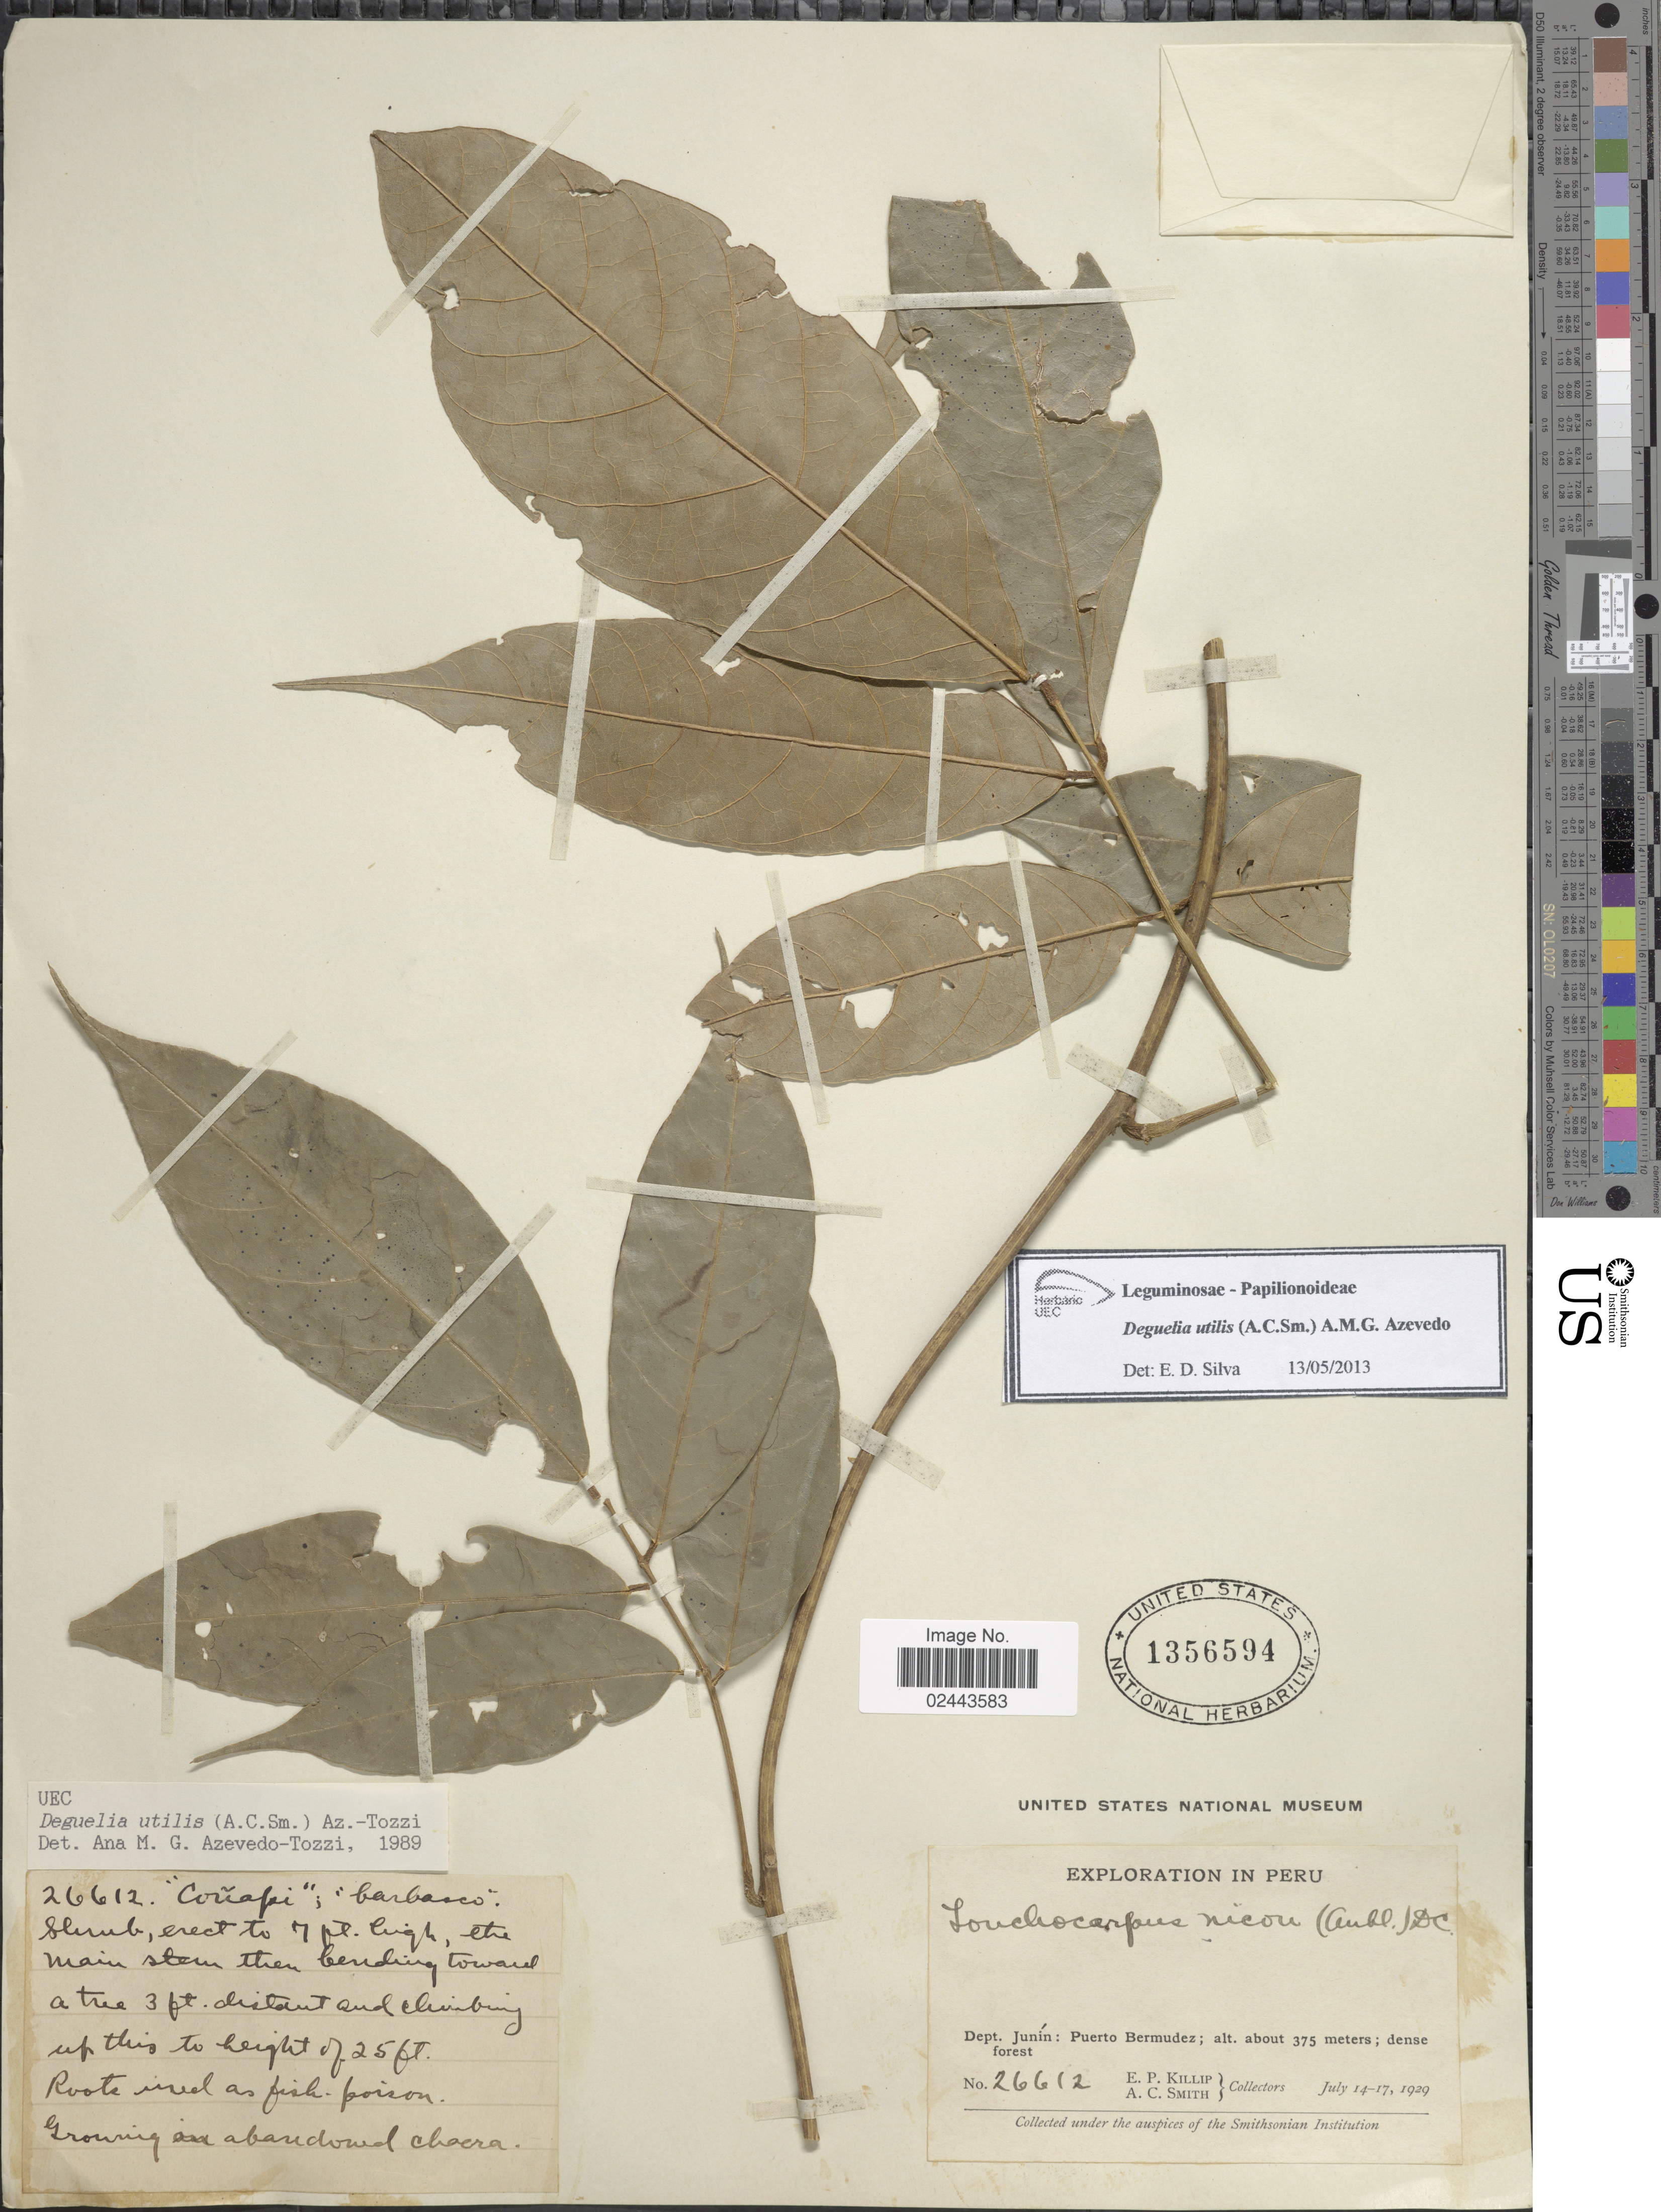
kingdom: Plantae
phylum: Tracheophyta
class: Magnoliopsida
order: Fabales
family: Fabaceae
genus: Deguelia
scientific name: Deguelia utilis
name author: (A.C. Sm.) A.M.G. Azevedo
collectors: E. P. Killip & A. C. Smith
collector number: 26612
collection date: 1929-07-14/1929-07-17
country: Peru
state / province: Junín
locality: Puerto Bermudez; dense forest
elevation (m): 375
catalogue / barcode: US 1356594